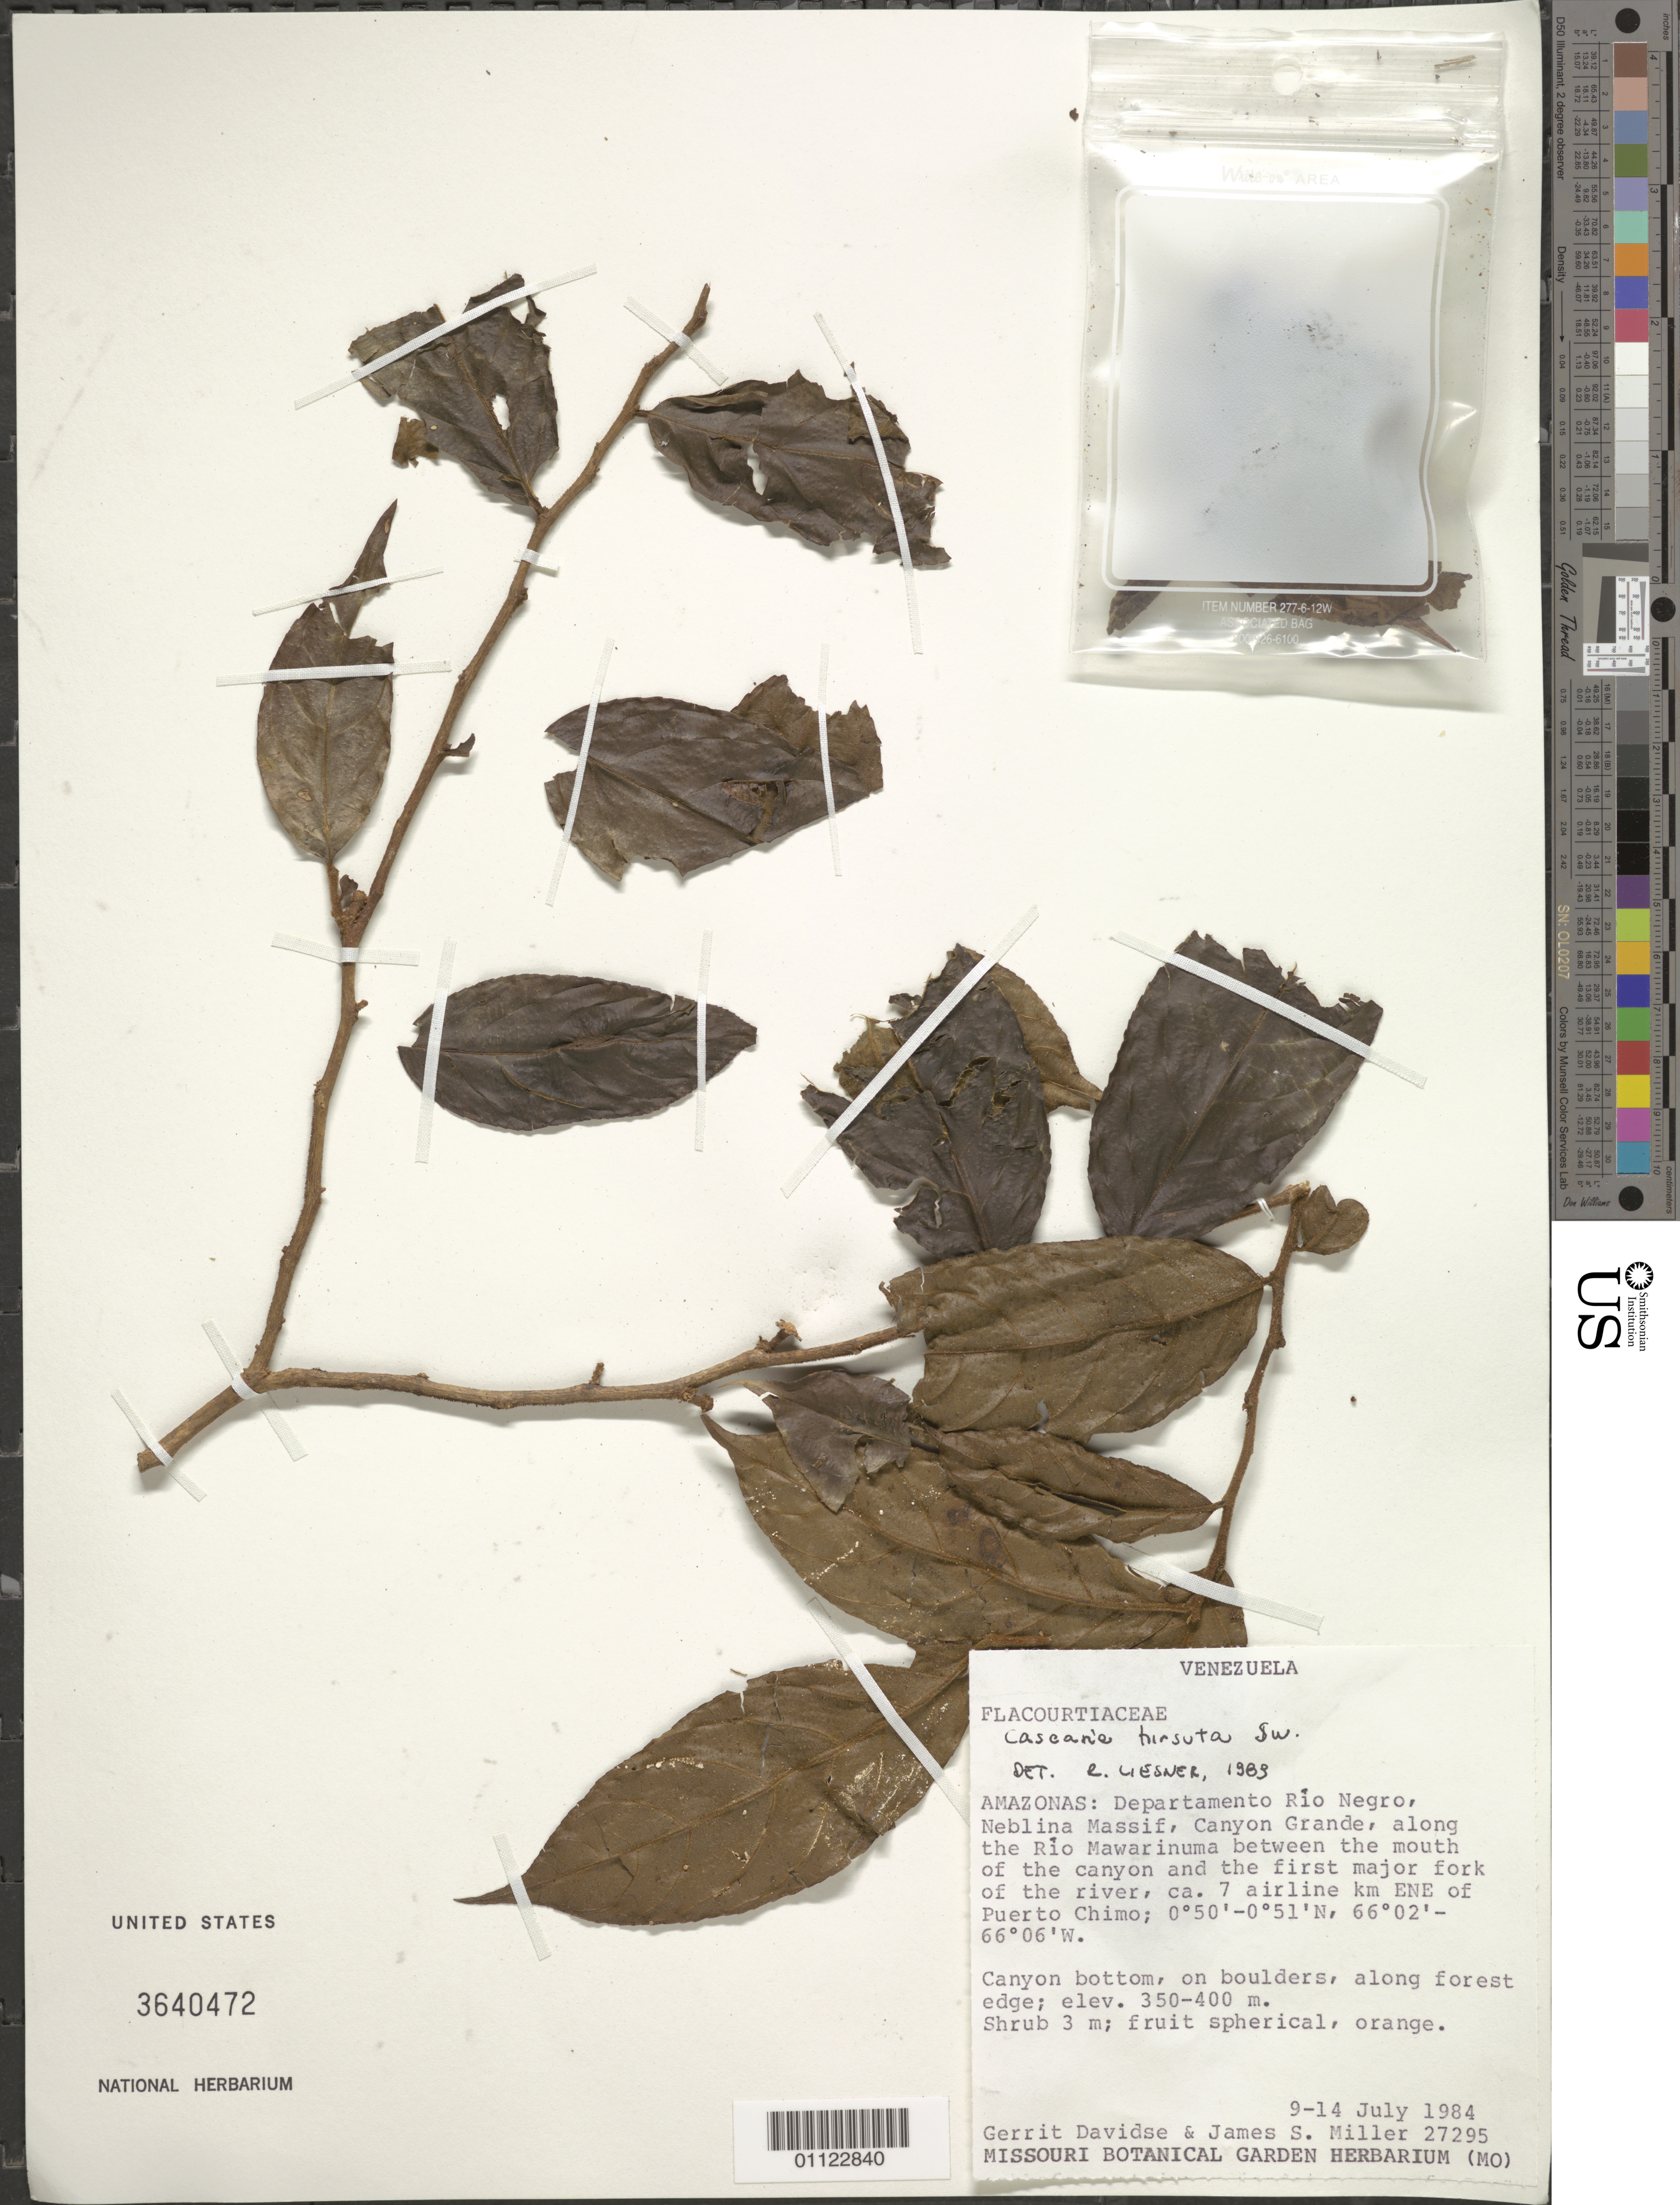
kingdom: Plantae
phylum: Tracheophyta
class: Magnoliopsida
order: Malpighiales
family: Salicaceae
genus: Casearia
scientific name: Casearia hirsuta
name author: Sw.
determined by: Liesner, R. L.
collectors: G. Davidse & J. S. Miller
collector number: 27295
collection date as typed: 9-Jul-84 to 14-Jul-84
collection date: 1984-07-09/1984-07-14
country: Venezuela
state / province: Amazonas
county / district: Río Negro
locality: Neblina Massif, Canyon Grande, along Río Mawarinuma, 7 airline km E-NE of Puerto Chimo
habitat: Canyon bottom, on boulders, along forest edge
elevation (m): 350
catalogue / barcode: US 3640472